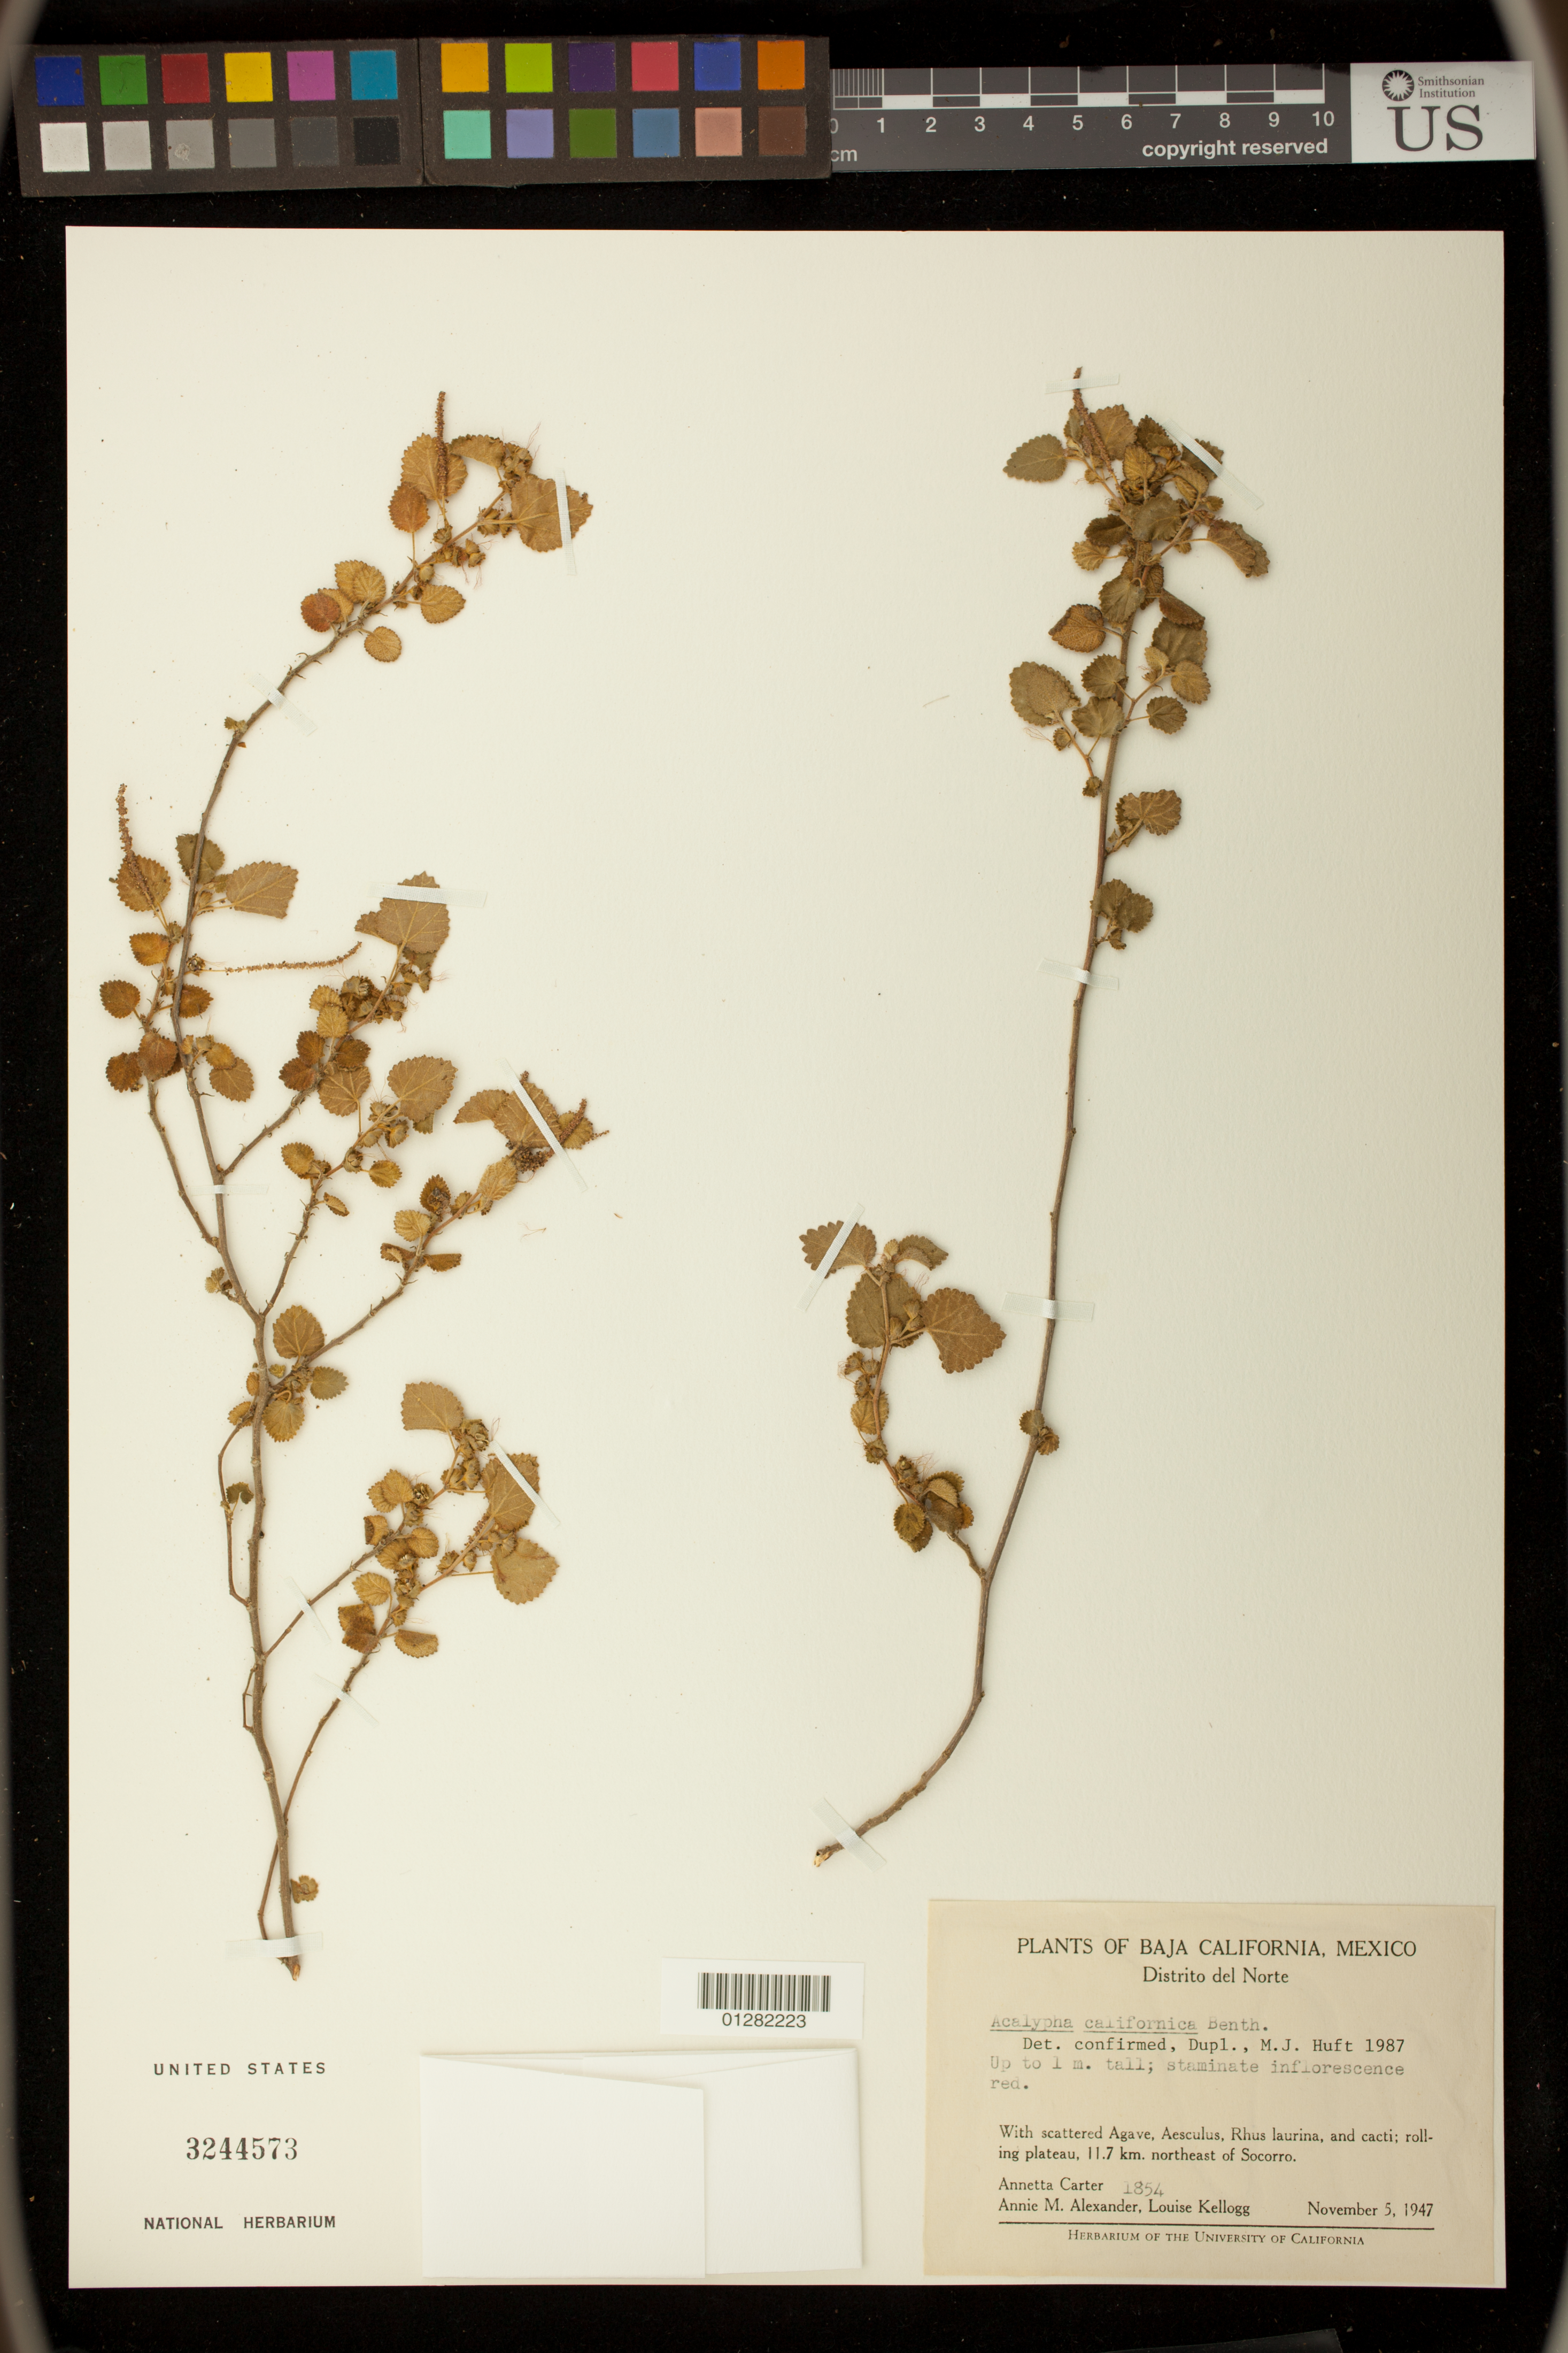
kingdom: Plantae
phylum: Tracheophyta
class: Magnoliopsida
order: Malpighiales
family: Euphorbiaceae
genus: Acalypha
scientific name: Acalypha californica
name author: Benth.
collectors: R. M. King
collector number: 1854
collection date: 1947-11-05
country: Mexico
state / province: Baja California Norte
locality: Distrito del Norte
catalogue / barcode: US 3244579